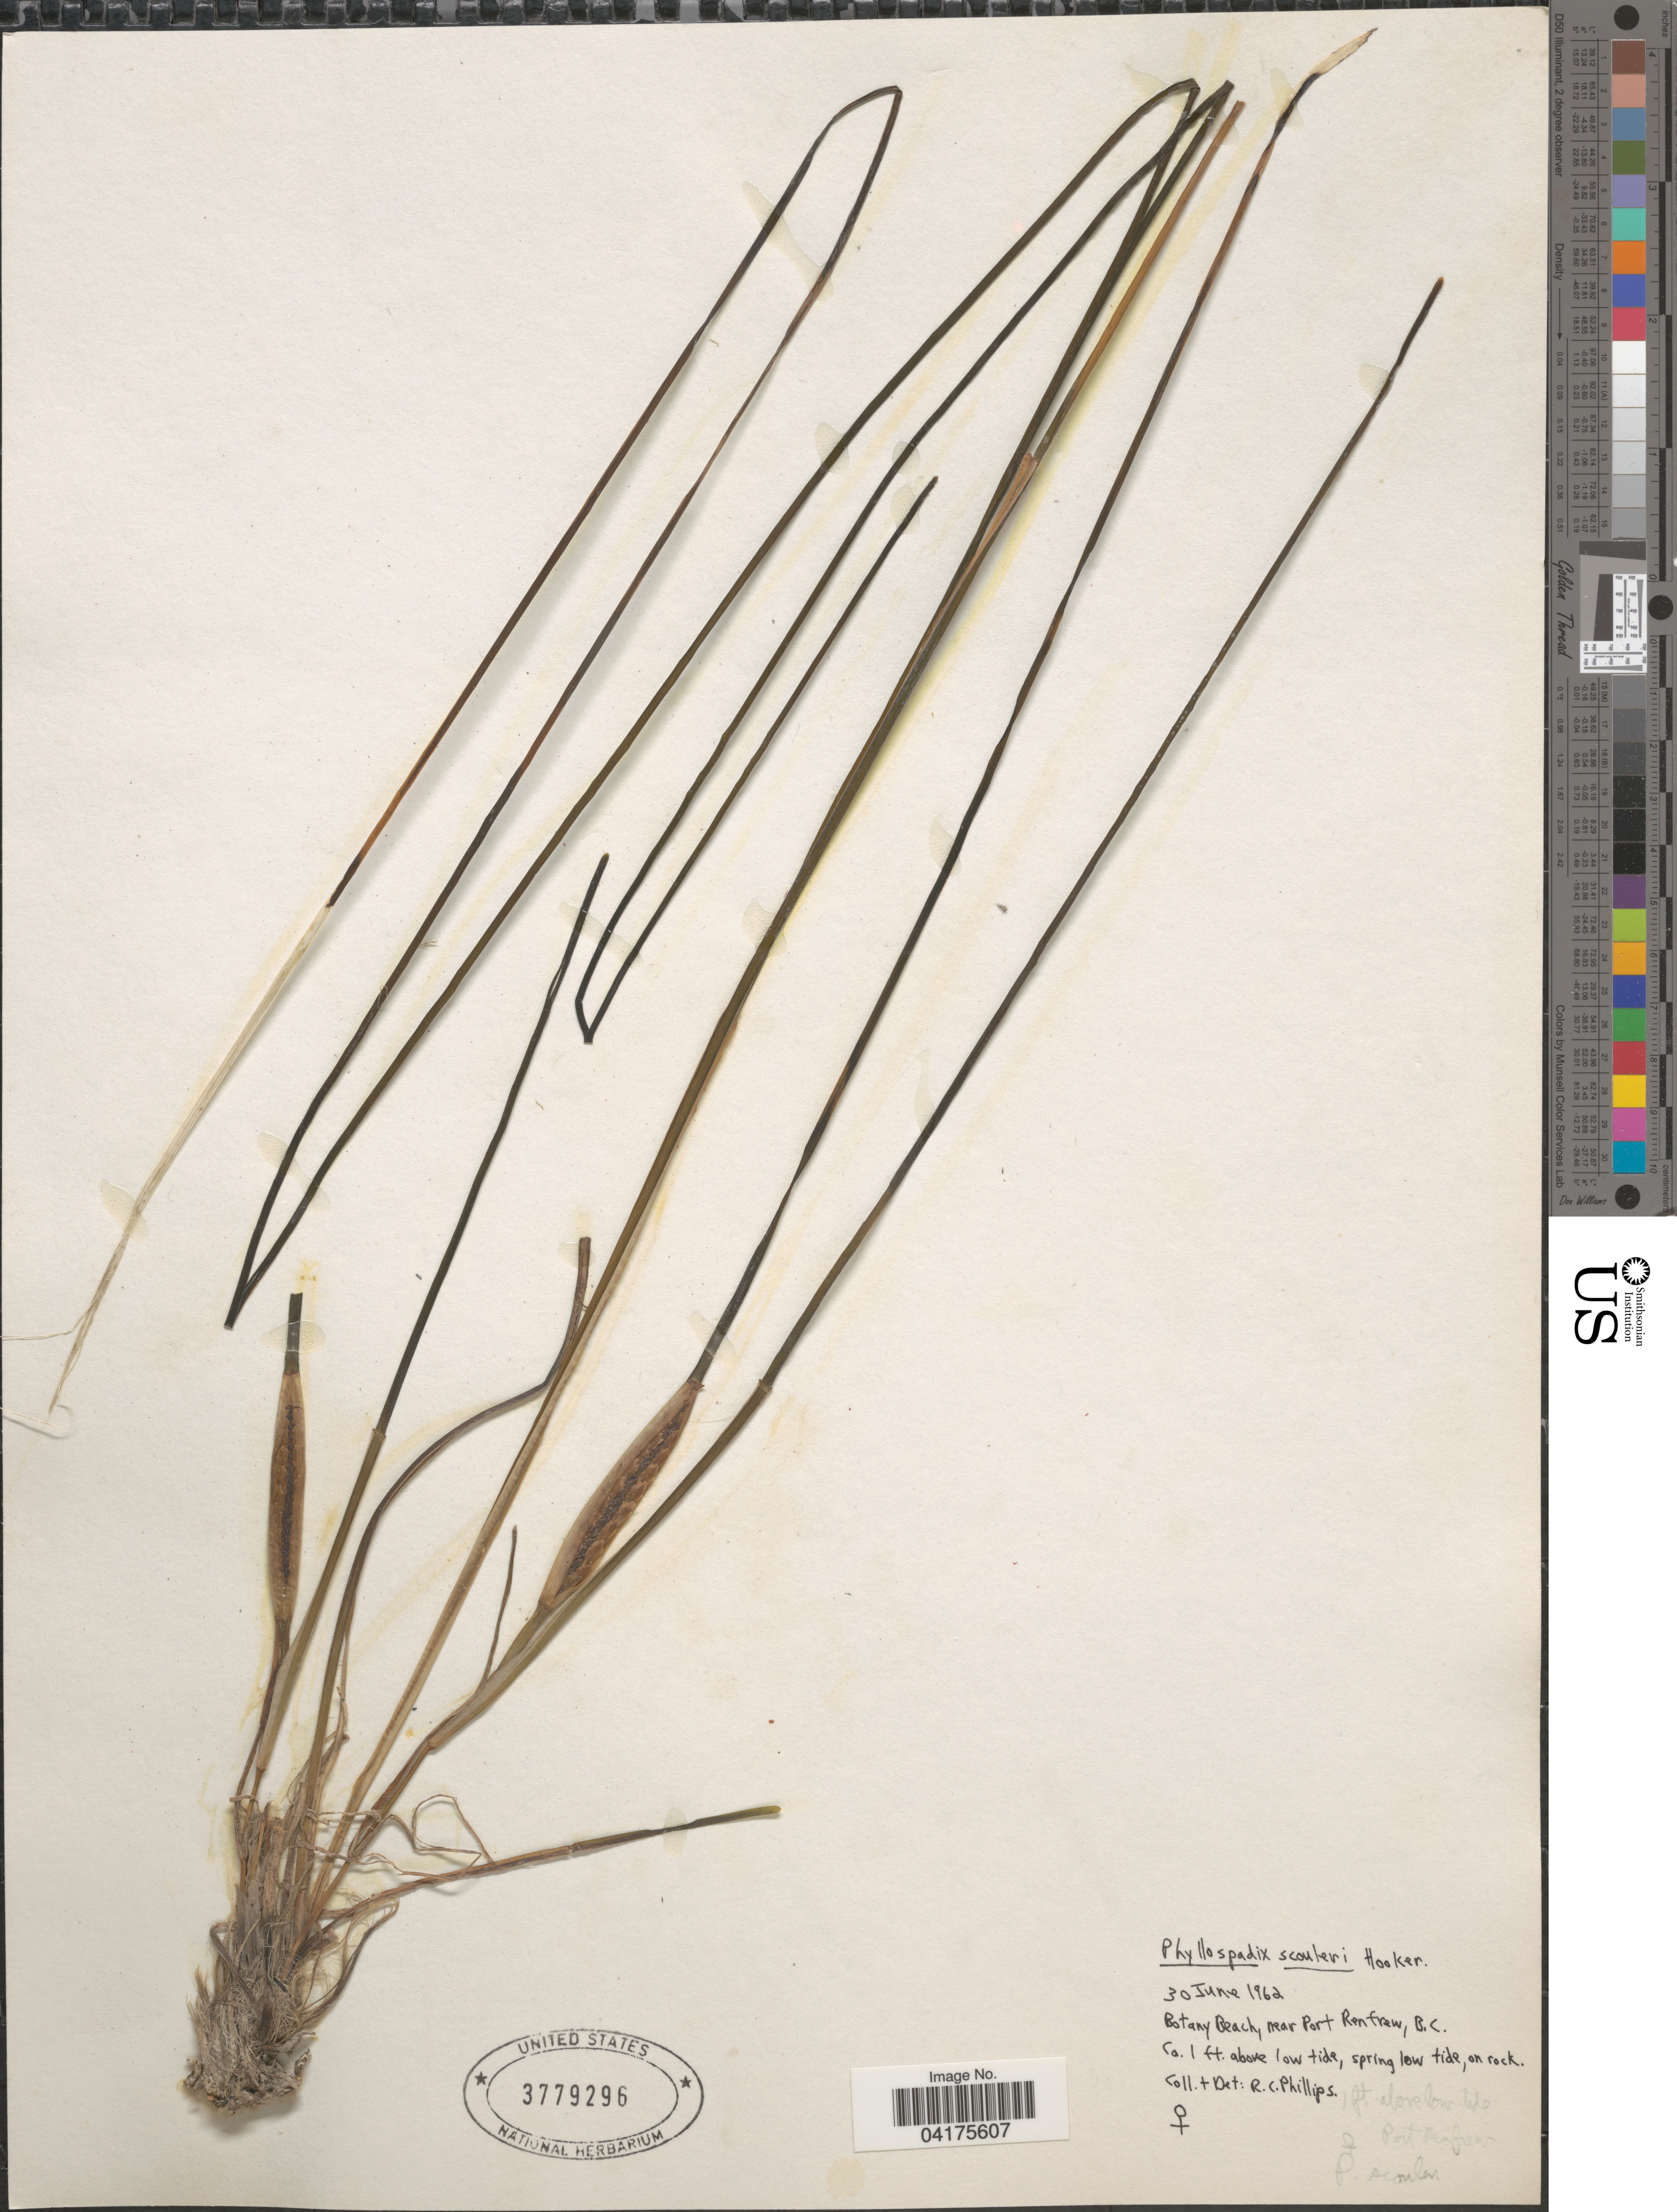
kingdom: Plantae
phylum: Tracheophyta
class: Liliopsida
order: Alismatales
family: Zosteraceae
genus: Phyllospadix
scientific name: Phyllospadix scouleri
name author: Hook.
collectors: R. C. Phillips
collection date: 1962-06-30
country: Canada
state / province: British Columbia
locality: Botany Beach, near Port Renfrew.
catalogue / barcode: US 3779296